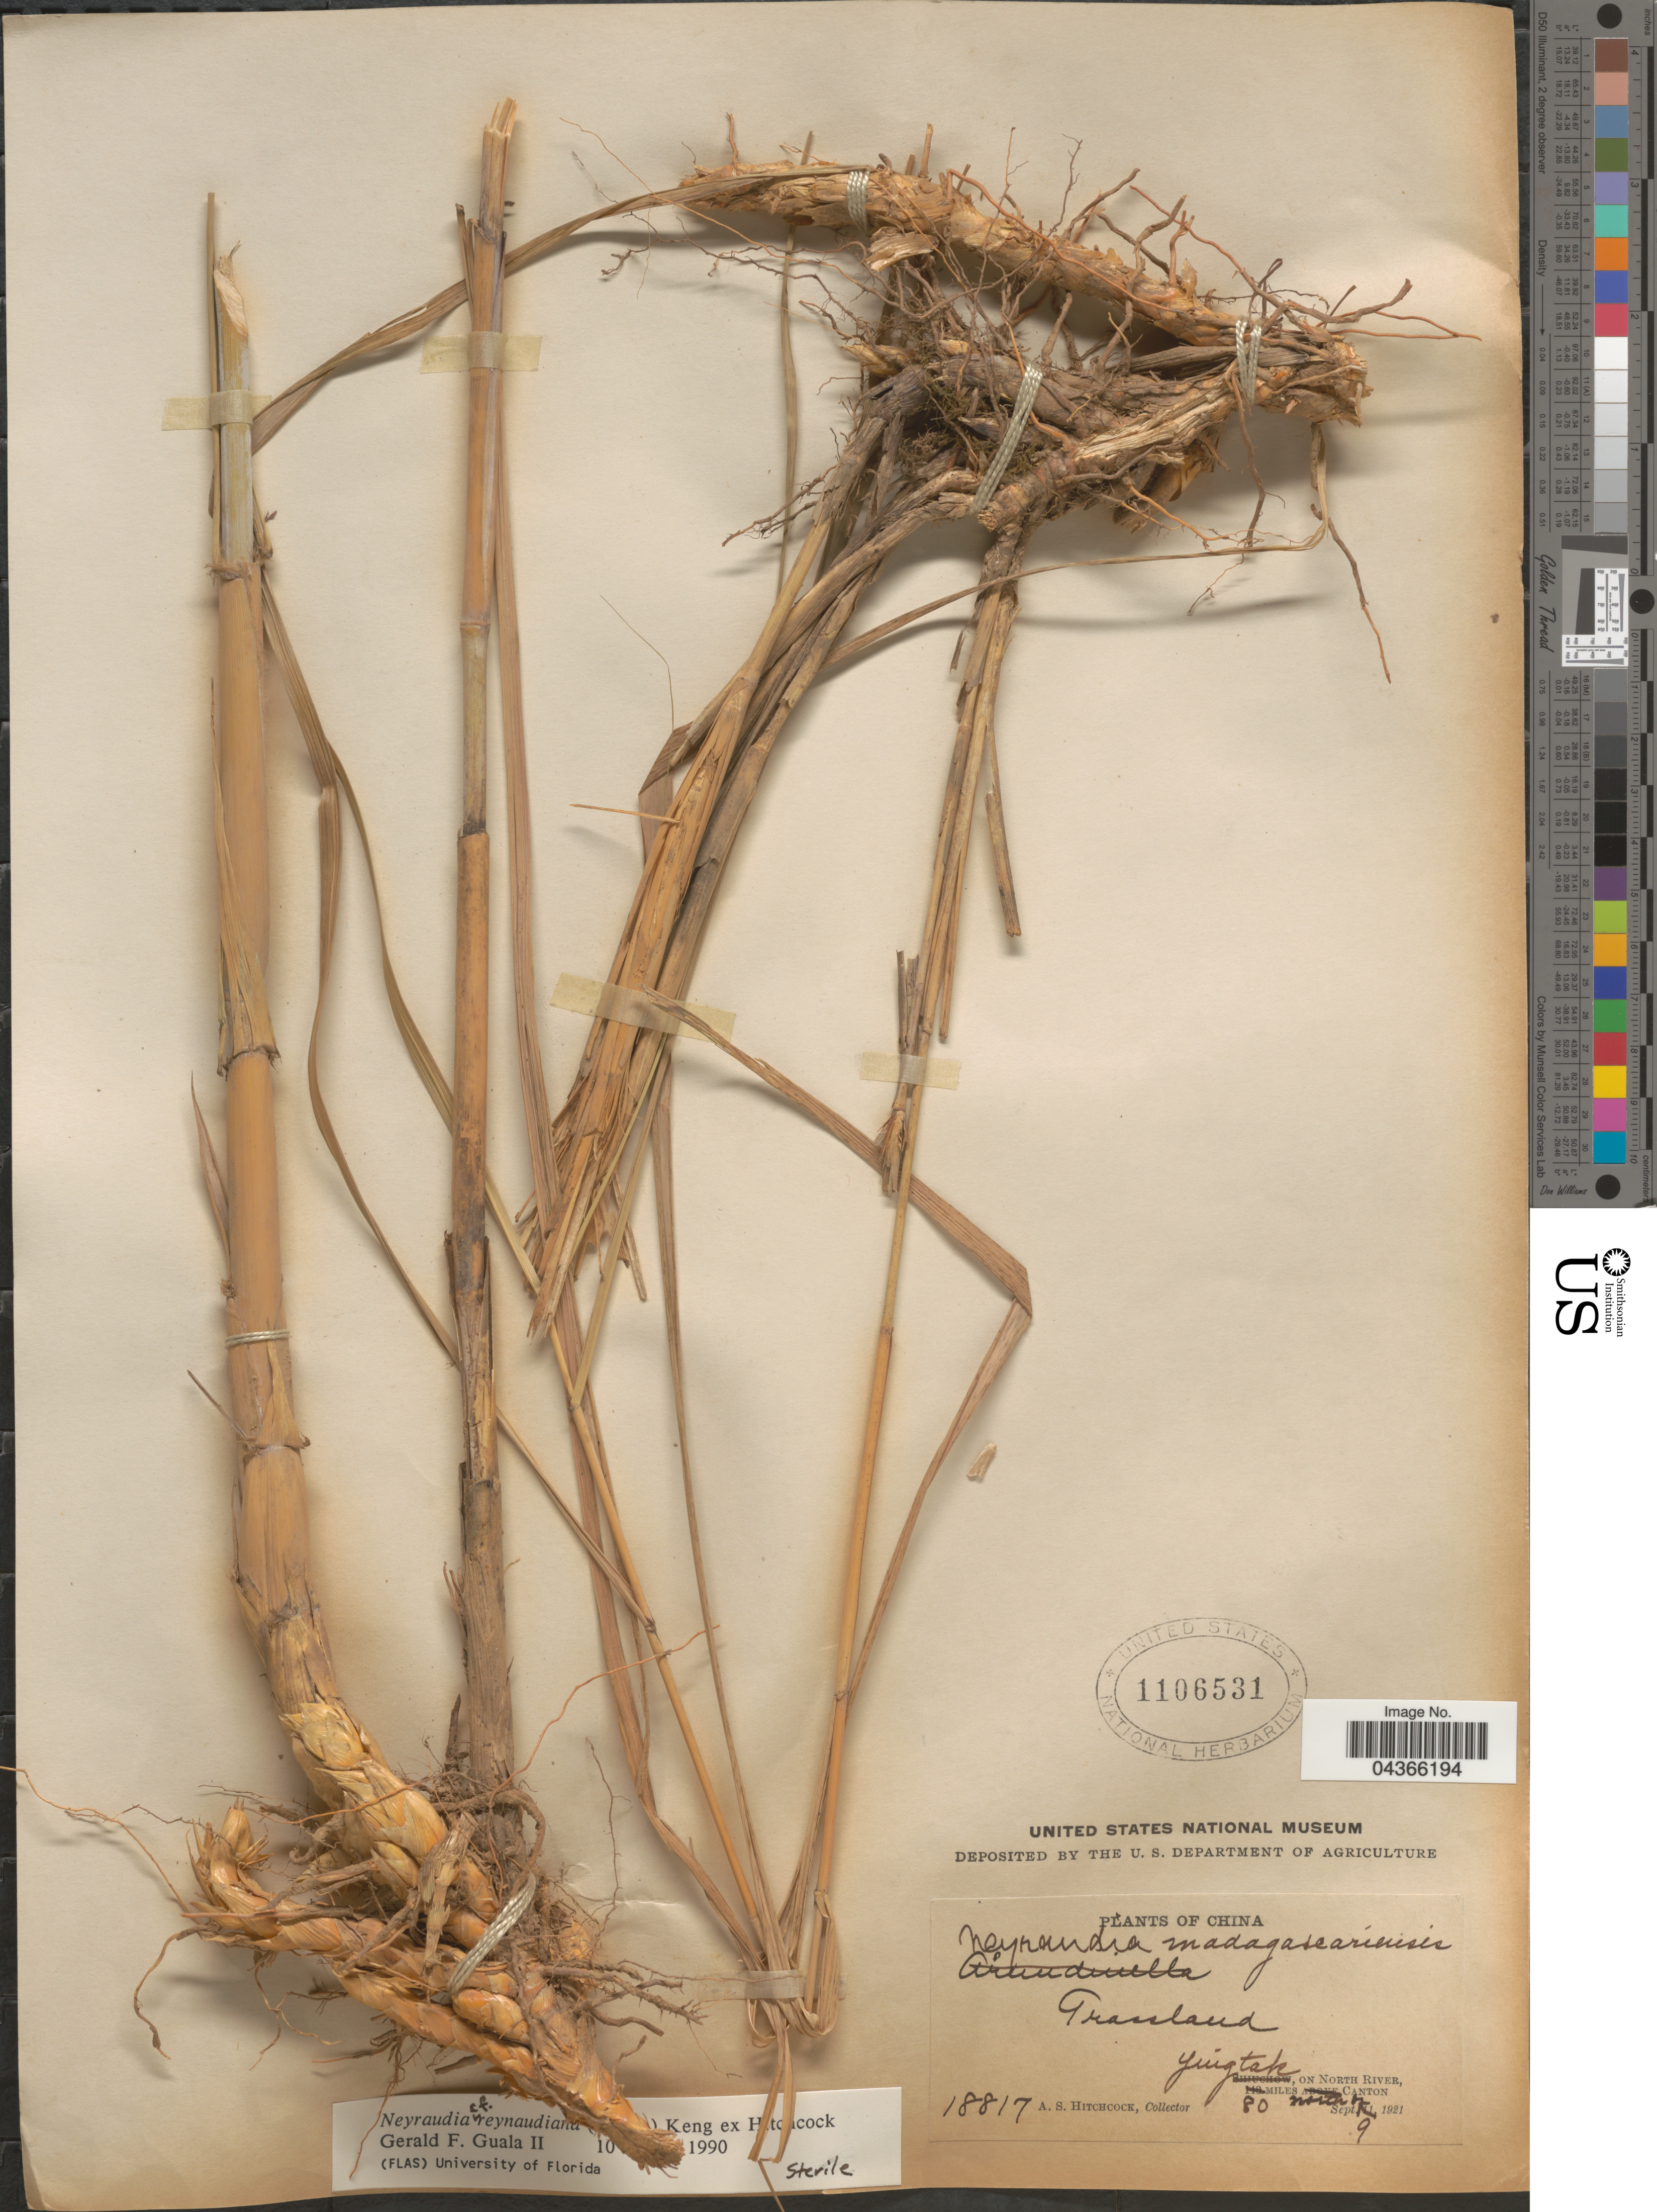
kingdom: Plantae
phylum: Tracheophyta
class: Liliopsida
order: Poales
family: Poaceae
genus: Neyraudia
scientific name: Neyraudia reynaudiana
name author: (Kunth) Keng ex Hitchc.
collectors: A. S. Hitchcock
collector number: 18817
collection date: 1921-09-09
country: China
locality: Yingtak, on North River, 80 miles north of Canton.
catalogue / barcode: US 1106531